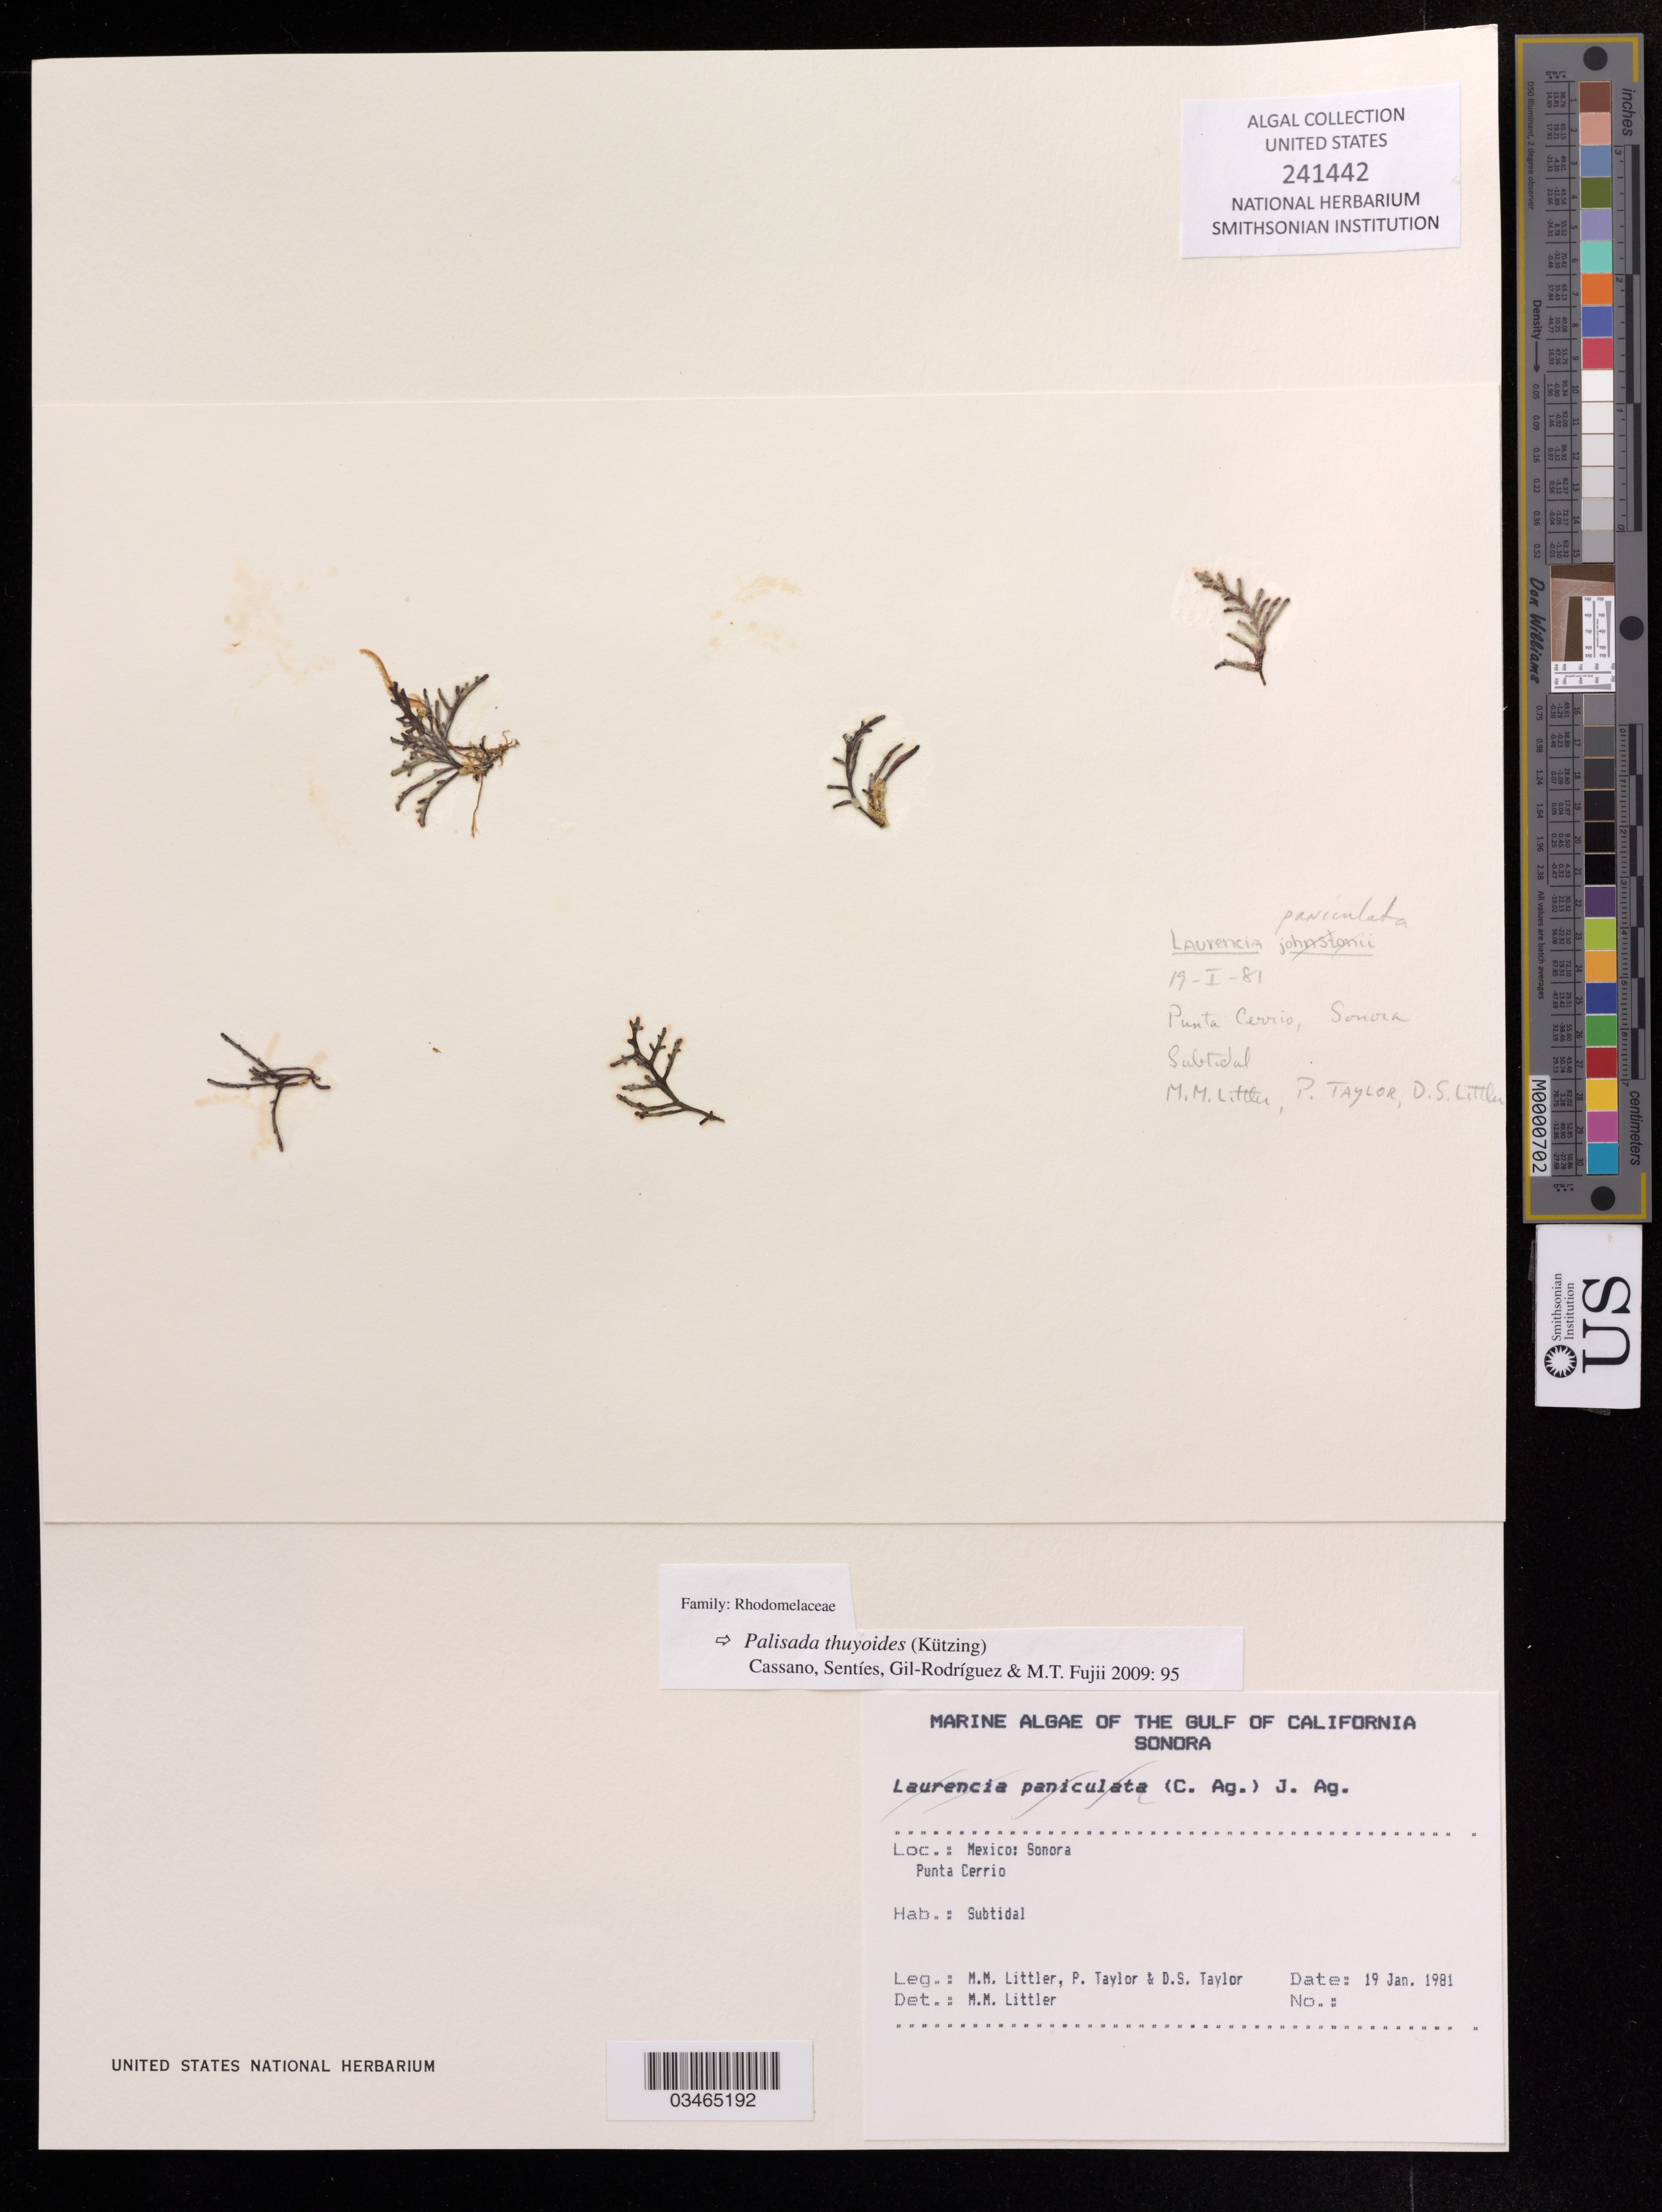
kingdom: Plantae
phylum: Rhodophyta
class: Florideophyceae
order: Ceramiales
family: Rhodomelaceae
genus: Palisada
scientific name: Palisada thuyoides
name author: (Kützing) Cassano et al.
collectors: M. M. Littler & P. Taylor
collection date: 1981-01-19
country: Mexico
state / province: Sonora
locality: The Gulf of California, Punta Cerrio.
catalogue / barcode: US 241442